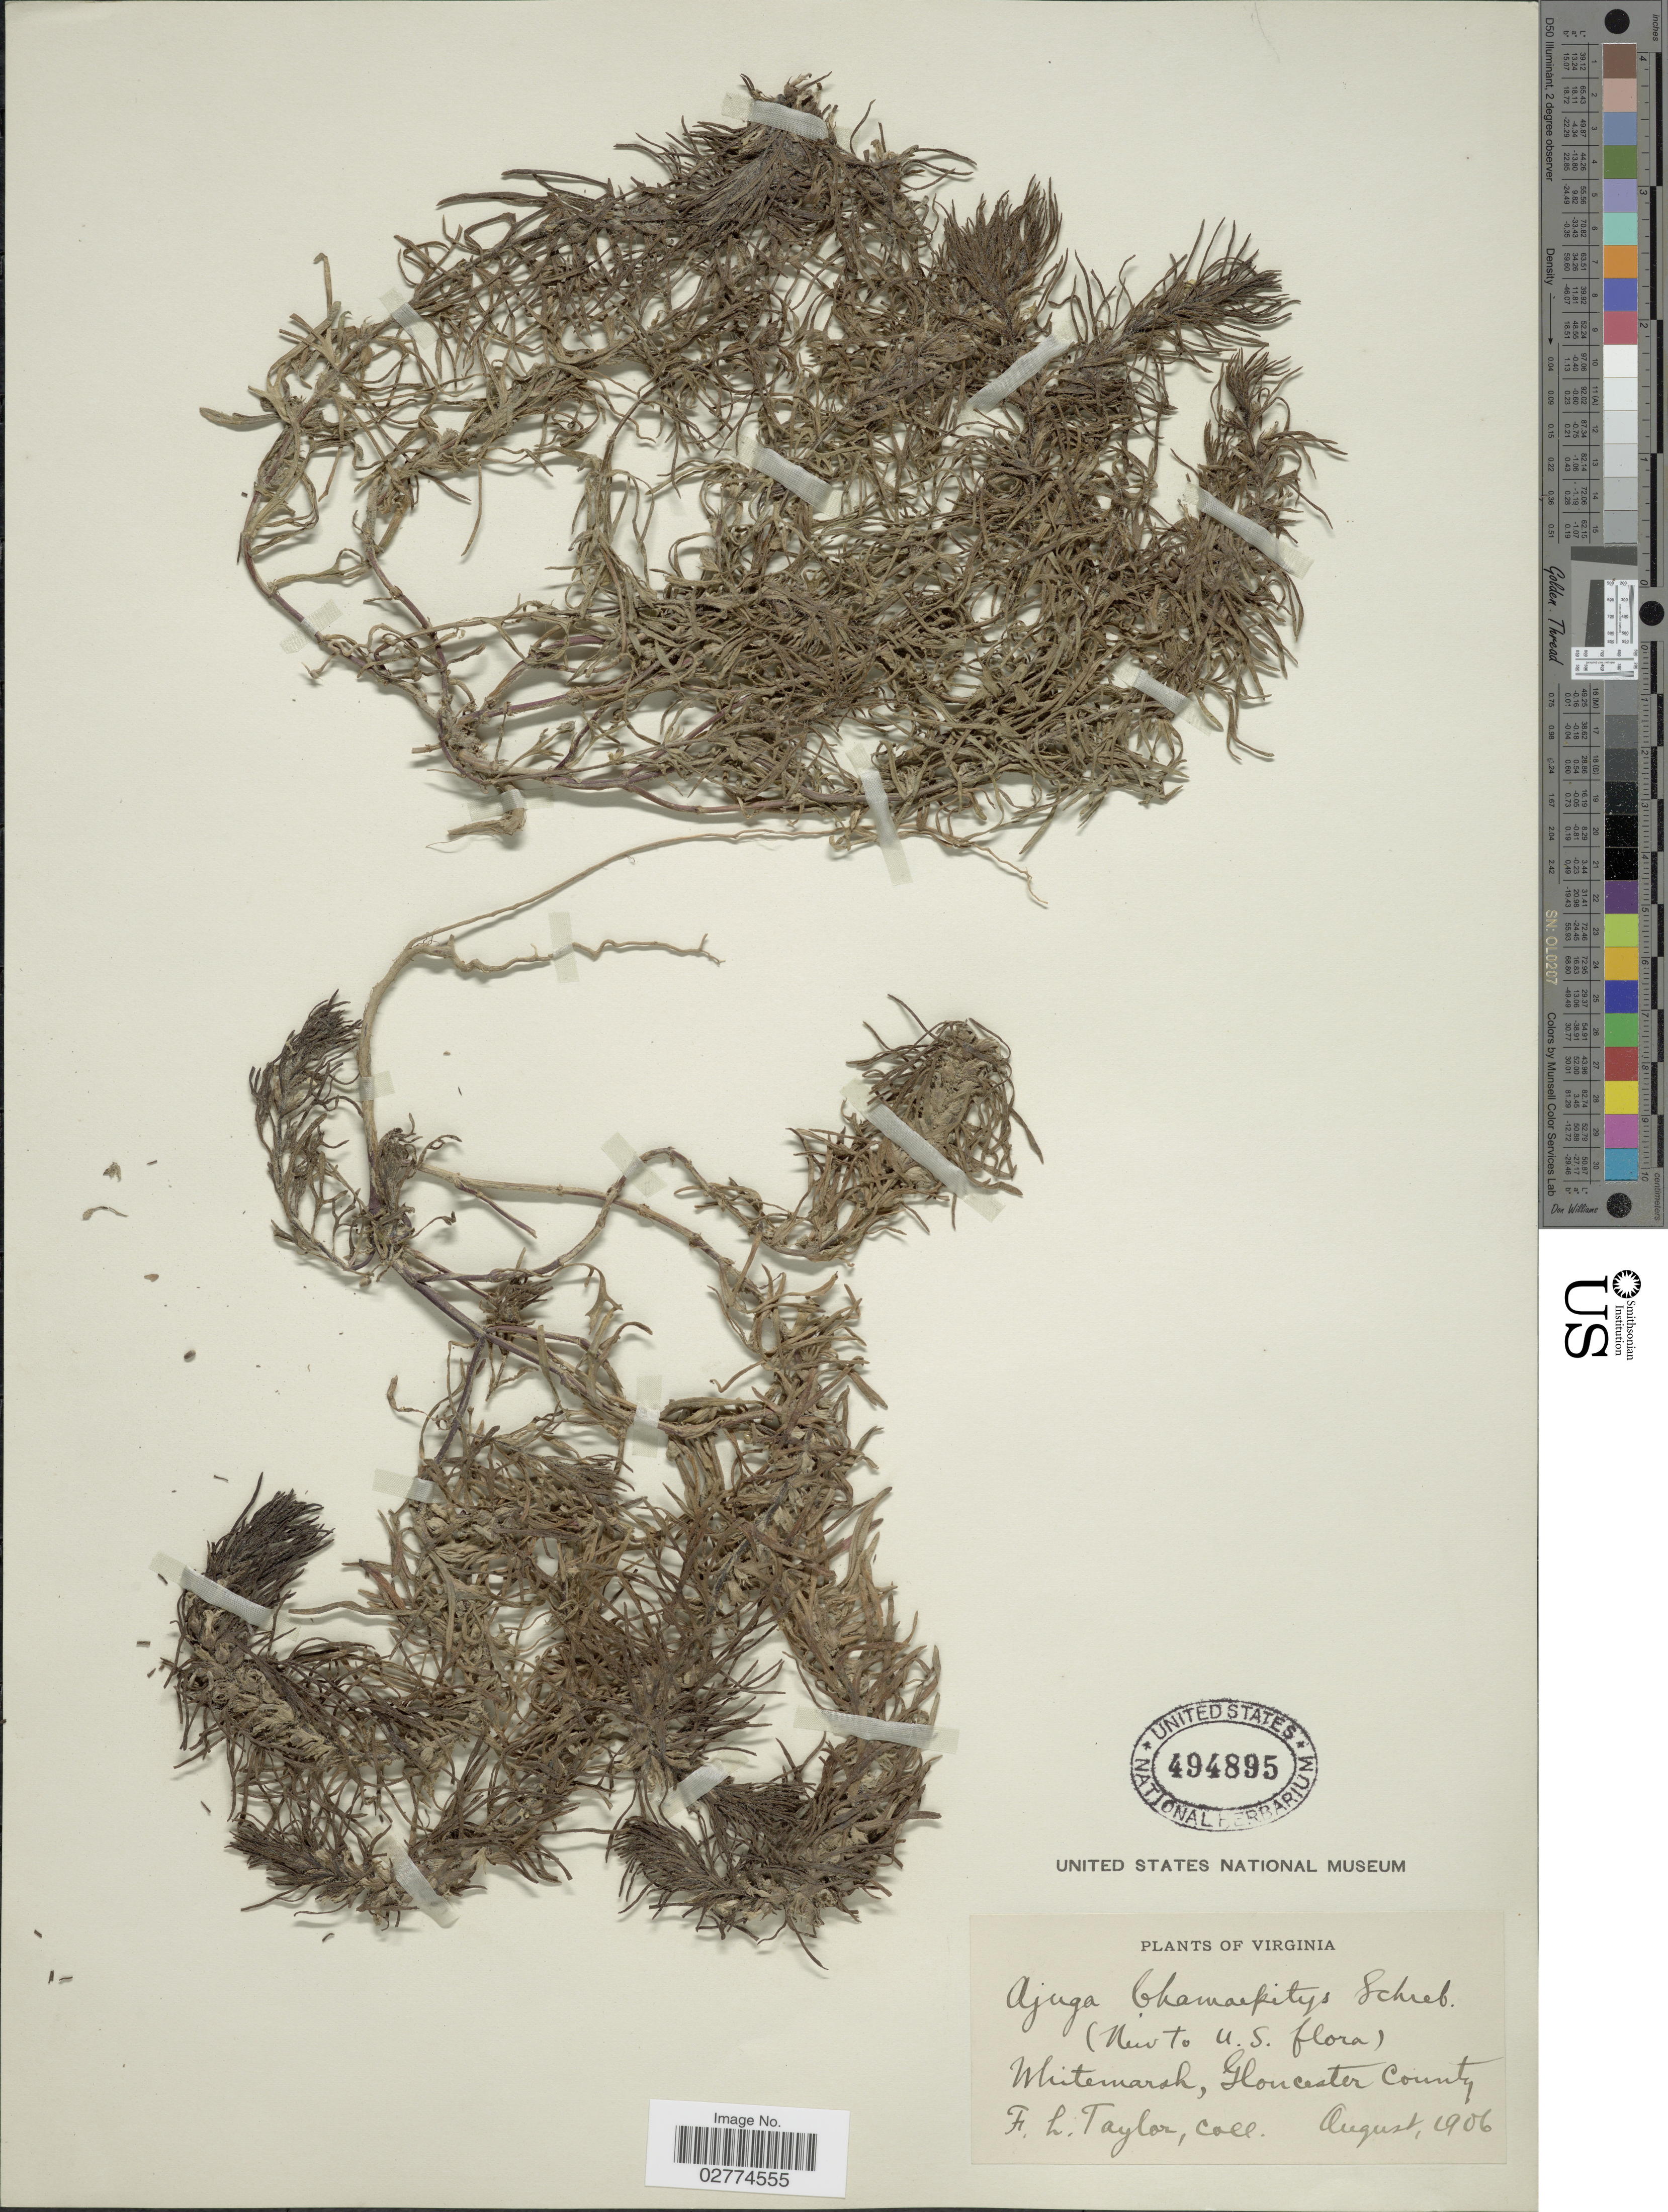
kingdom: Plantae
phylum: Tracheophyta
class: Magnoliopsida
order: Lamiales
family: Lamiaceae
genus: Ajuga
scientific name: Ajuga chamaepitys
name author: (L.) Schreb.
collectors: F. H. Taylor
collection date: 1906-08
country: United States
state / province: Virginia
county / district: Gloucester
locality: Whitemarsh, Gloucester County.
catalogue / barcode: US 494895